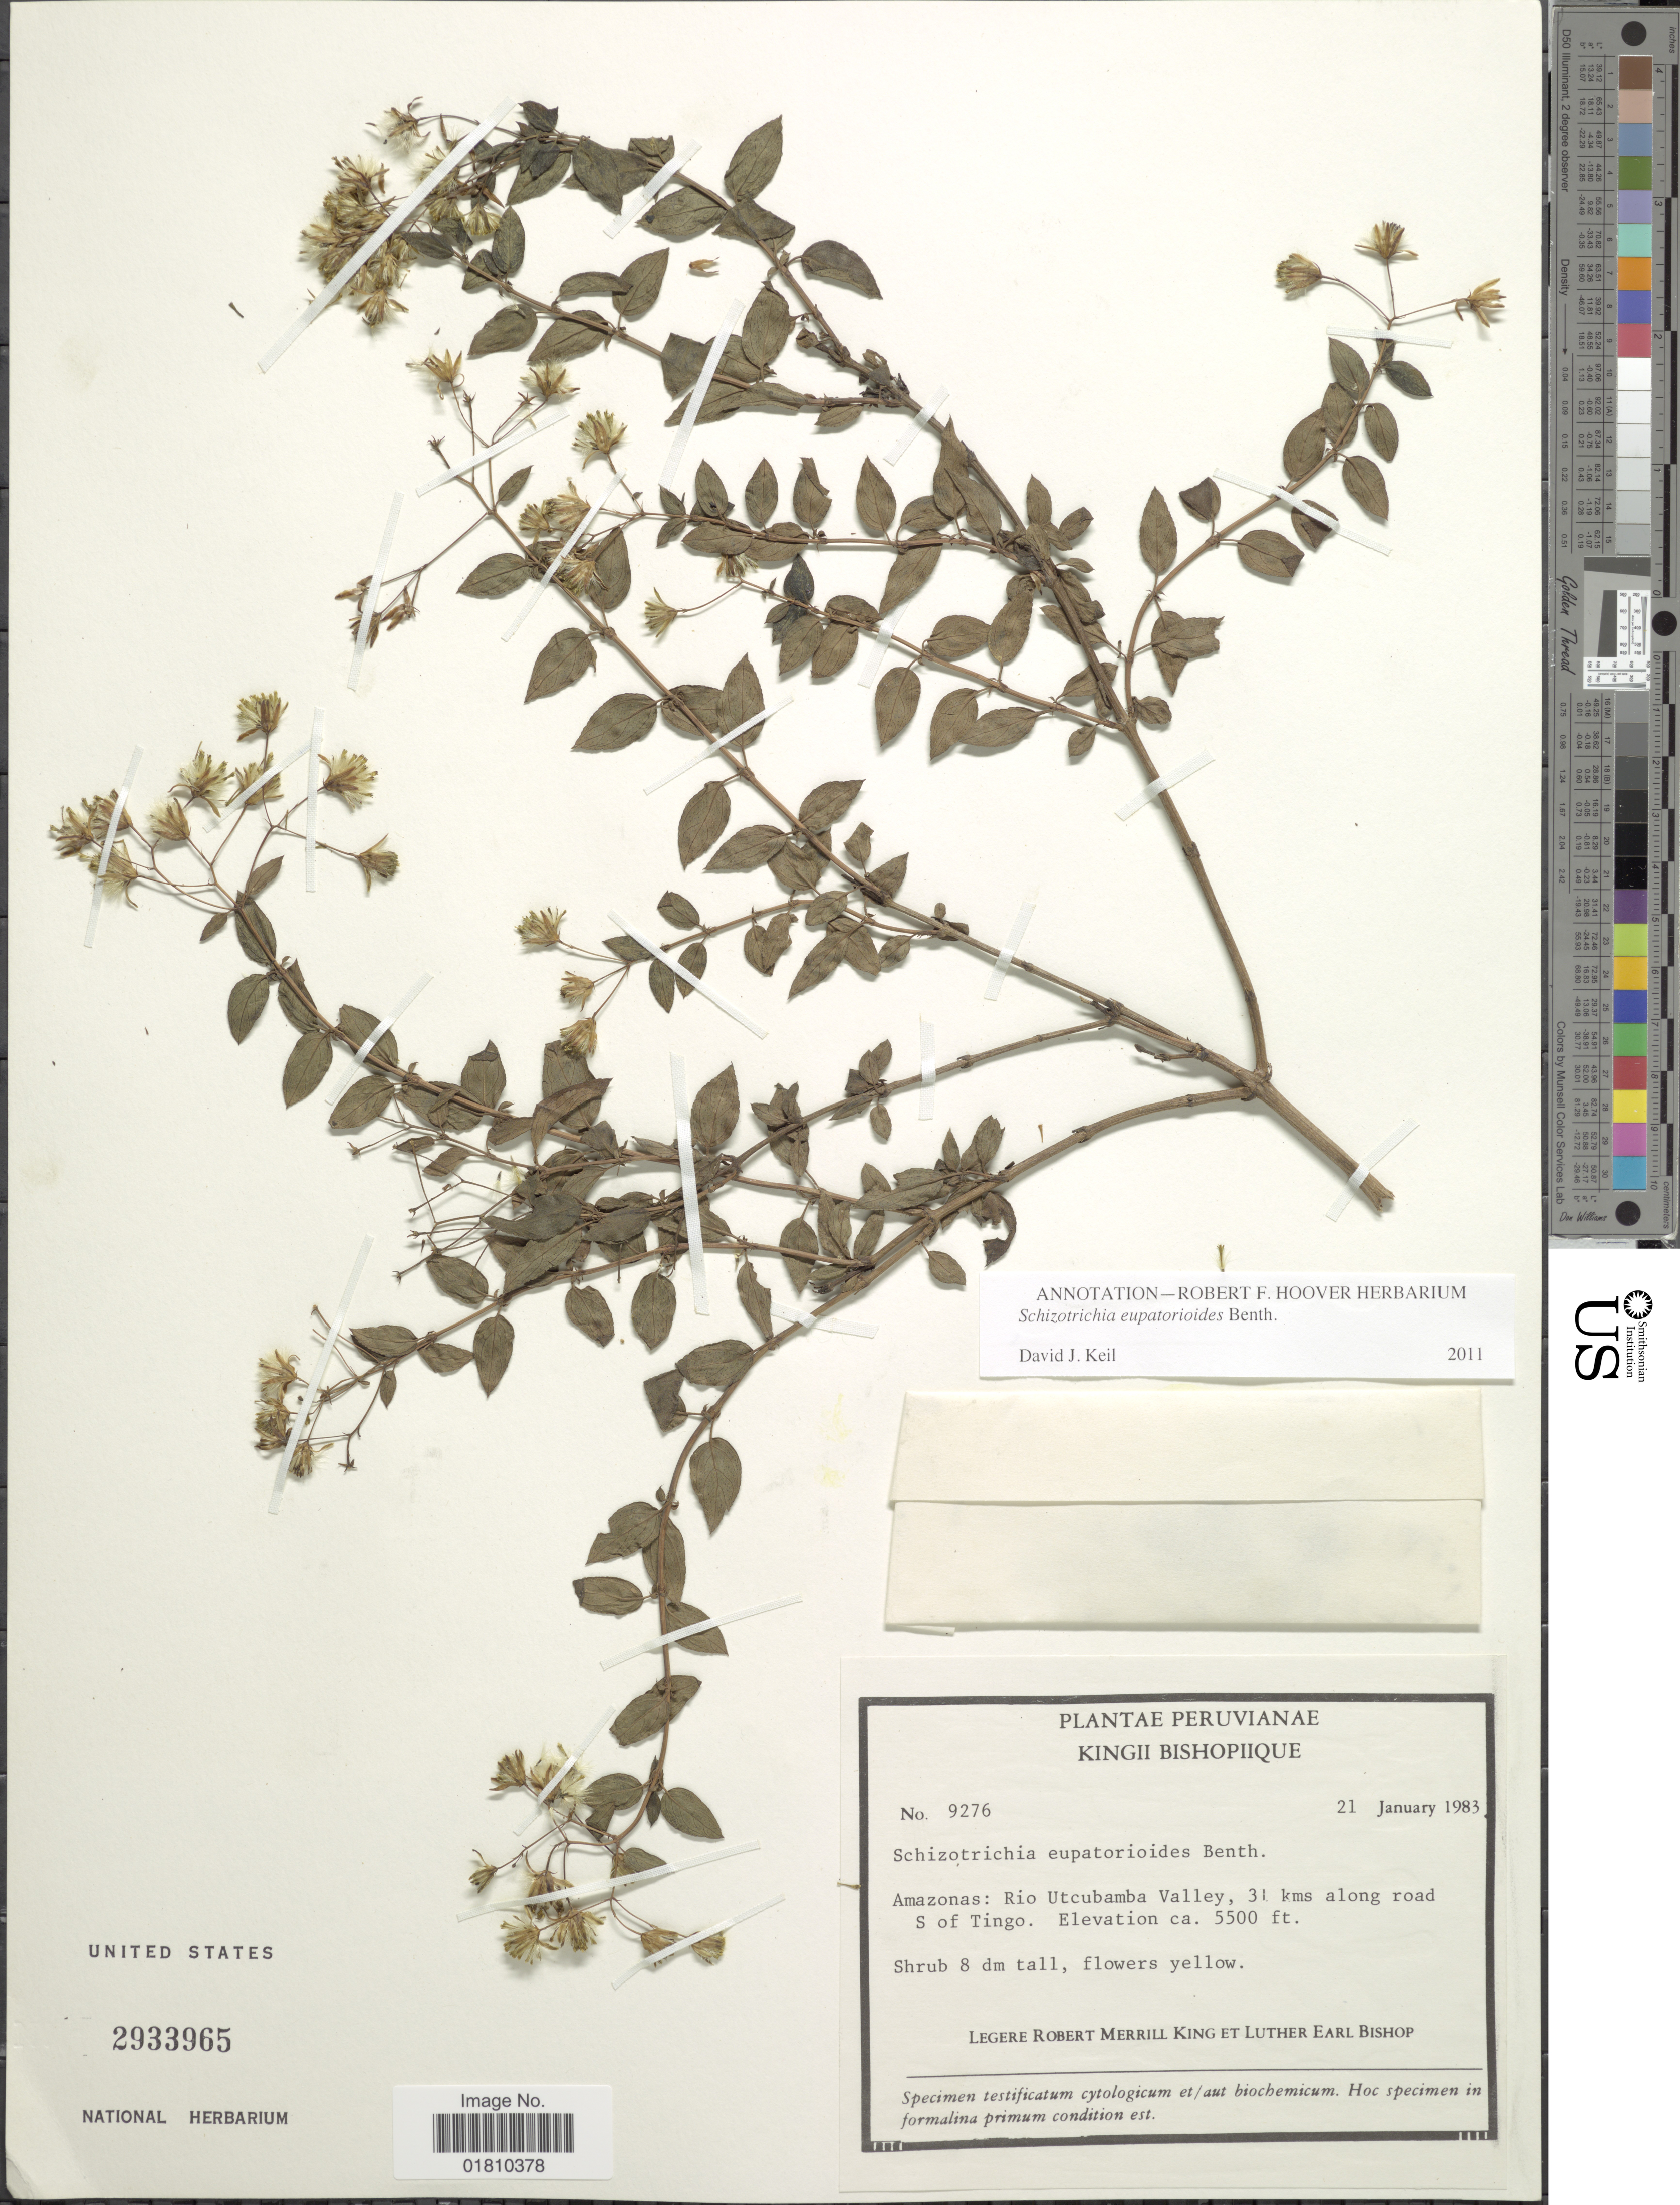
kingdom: Plantae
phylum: Tracheophyta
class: Magnoliopsida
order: Asterales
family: Asteraceae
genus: Schizotrichia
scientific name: Schizotrichia eupatorioides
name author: Benth.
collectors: R. M. King & L. E. Bishop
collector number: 9276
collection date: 1983-01-21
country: Peru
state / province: Amazonas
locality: Rio Utcubamba Valley, 31 kms along road S of Tingo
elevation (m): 1676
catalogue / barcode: US 2933965